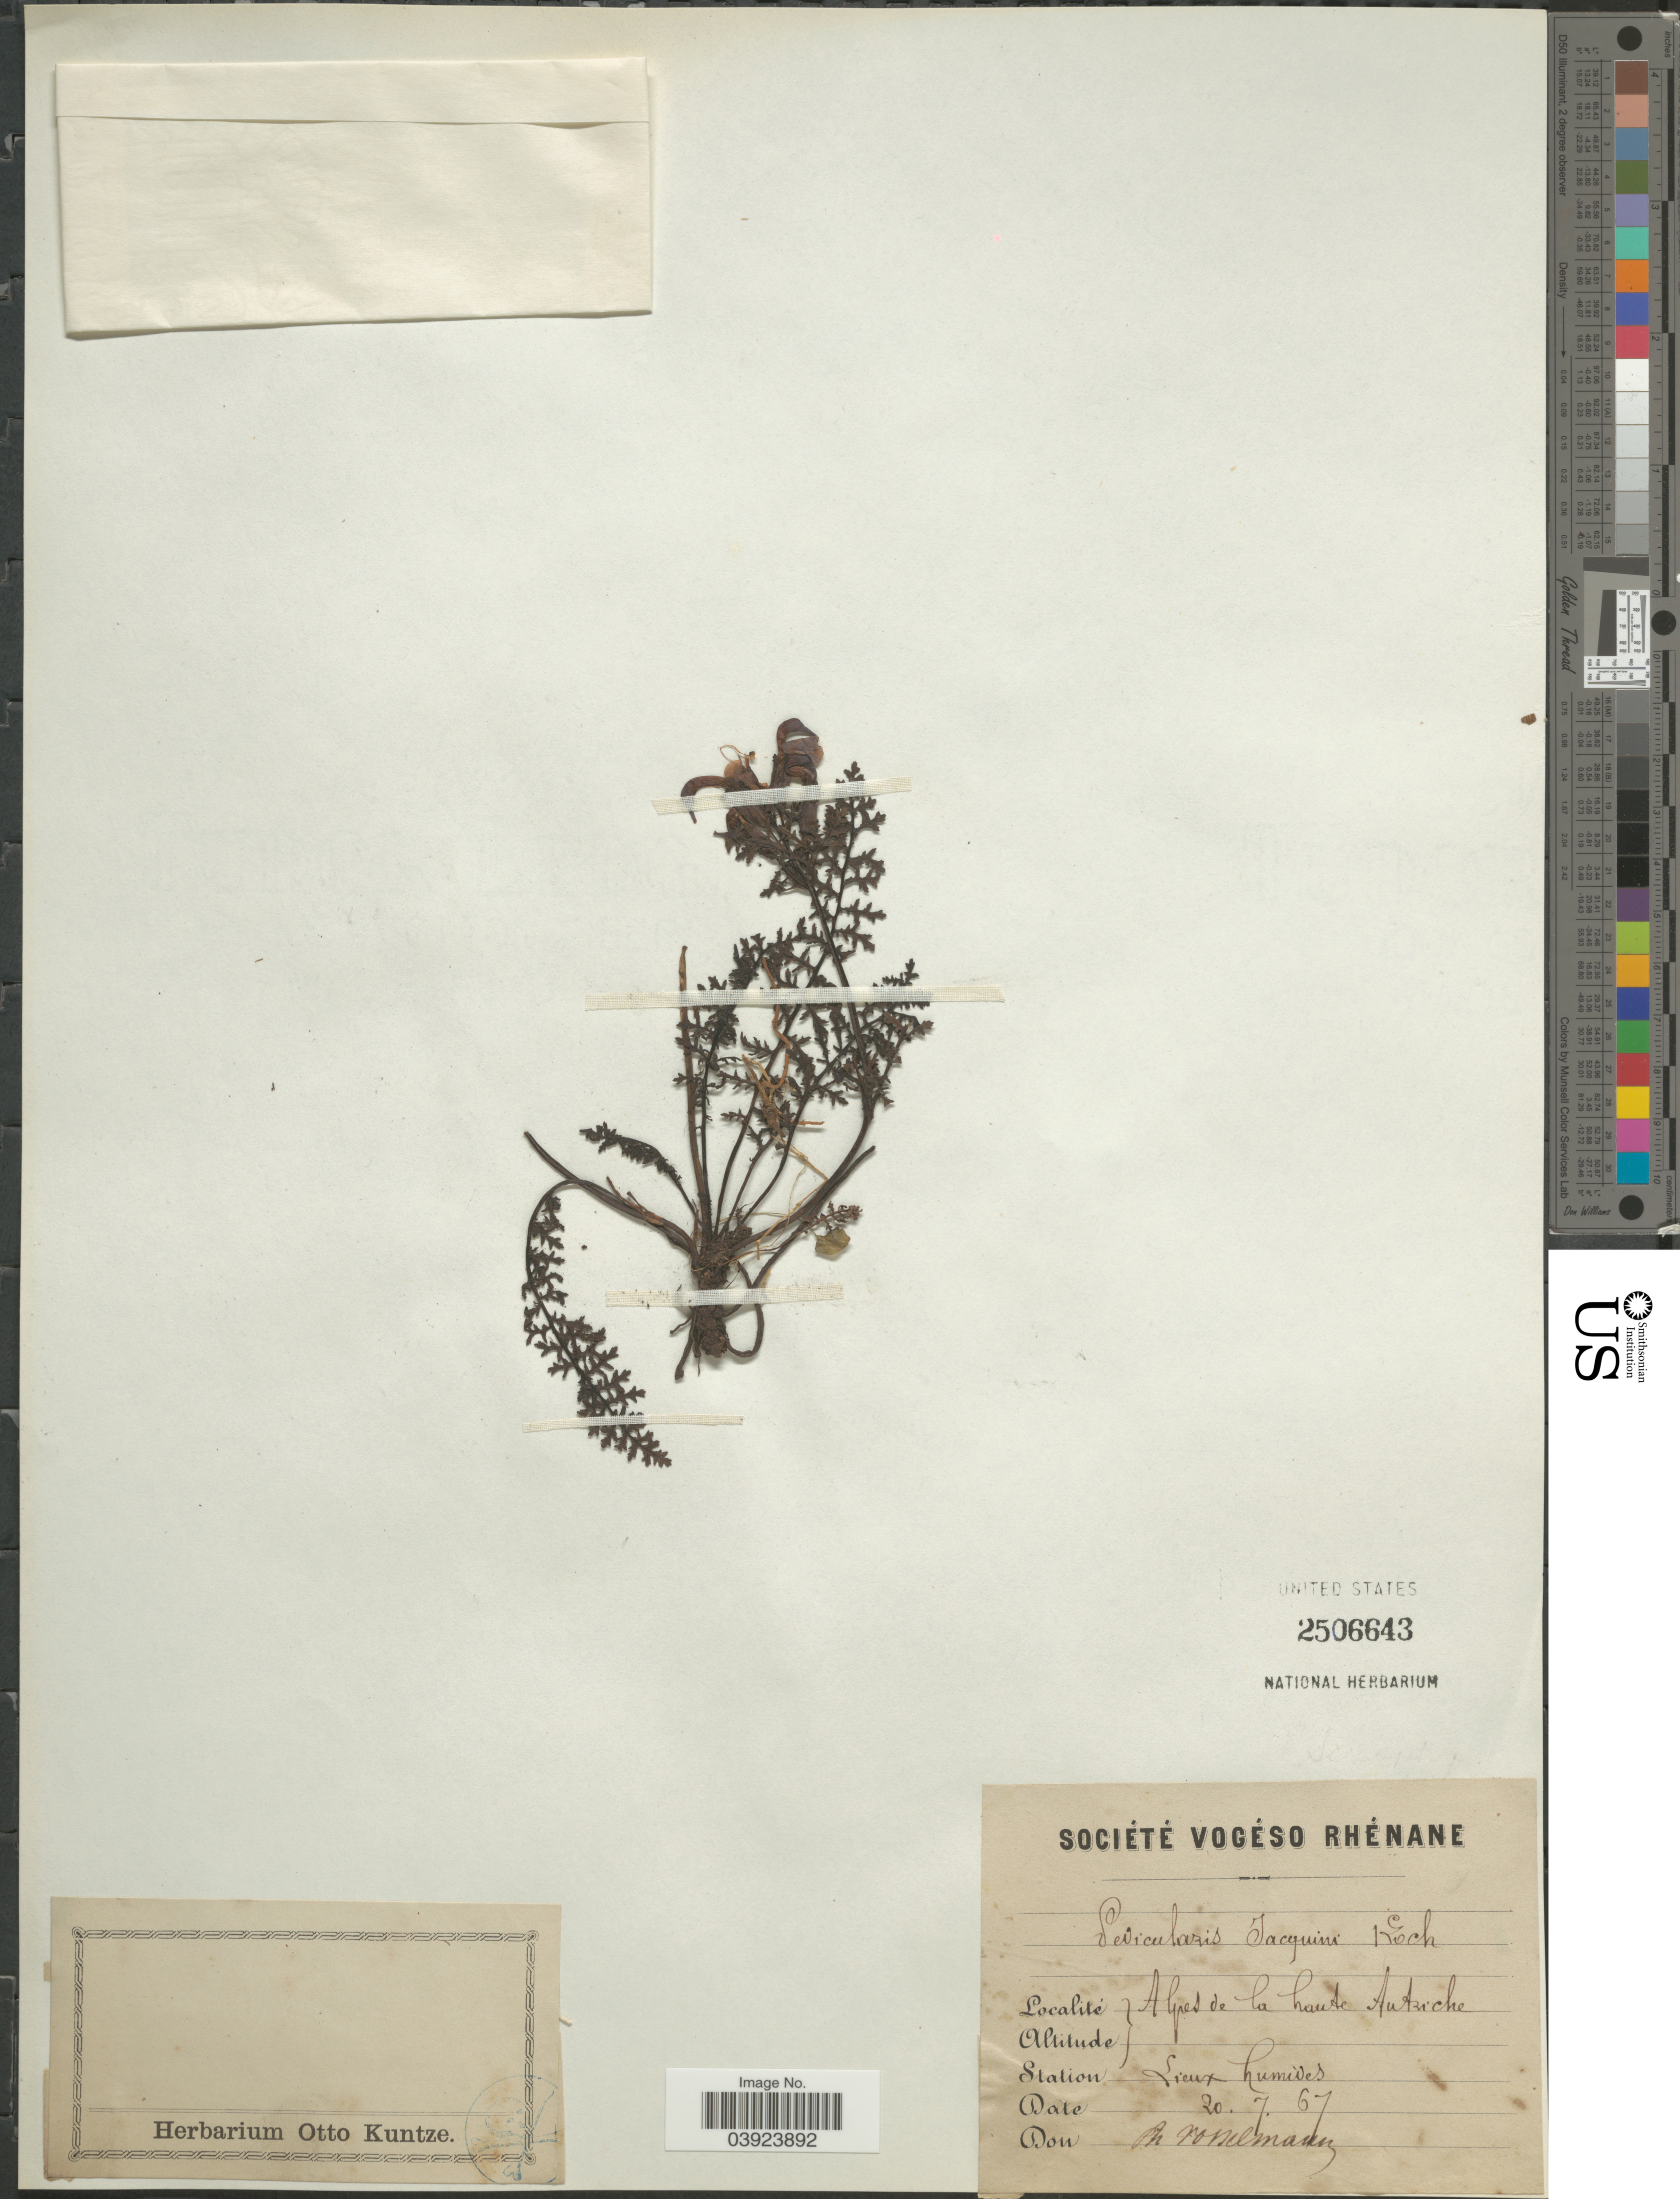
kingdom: Plantae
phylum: Tracheophyta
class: Magnoliopsida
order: Lamiales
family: Orobanchaceae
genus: Pedicularis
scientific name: Pedicularis jacquinii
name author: W.D.J. Koch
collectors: P. Vosselmann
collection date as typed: Transcribed d/m/y: 20/7/67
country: Austria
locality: Alpes de la haute Autriche.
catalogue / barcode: US 2506643